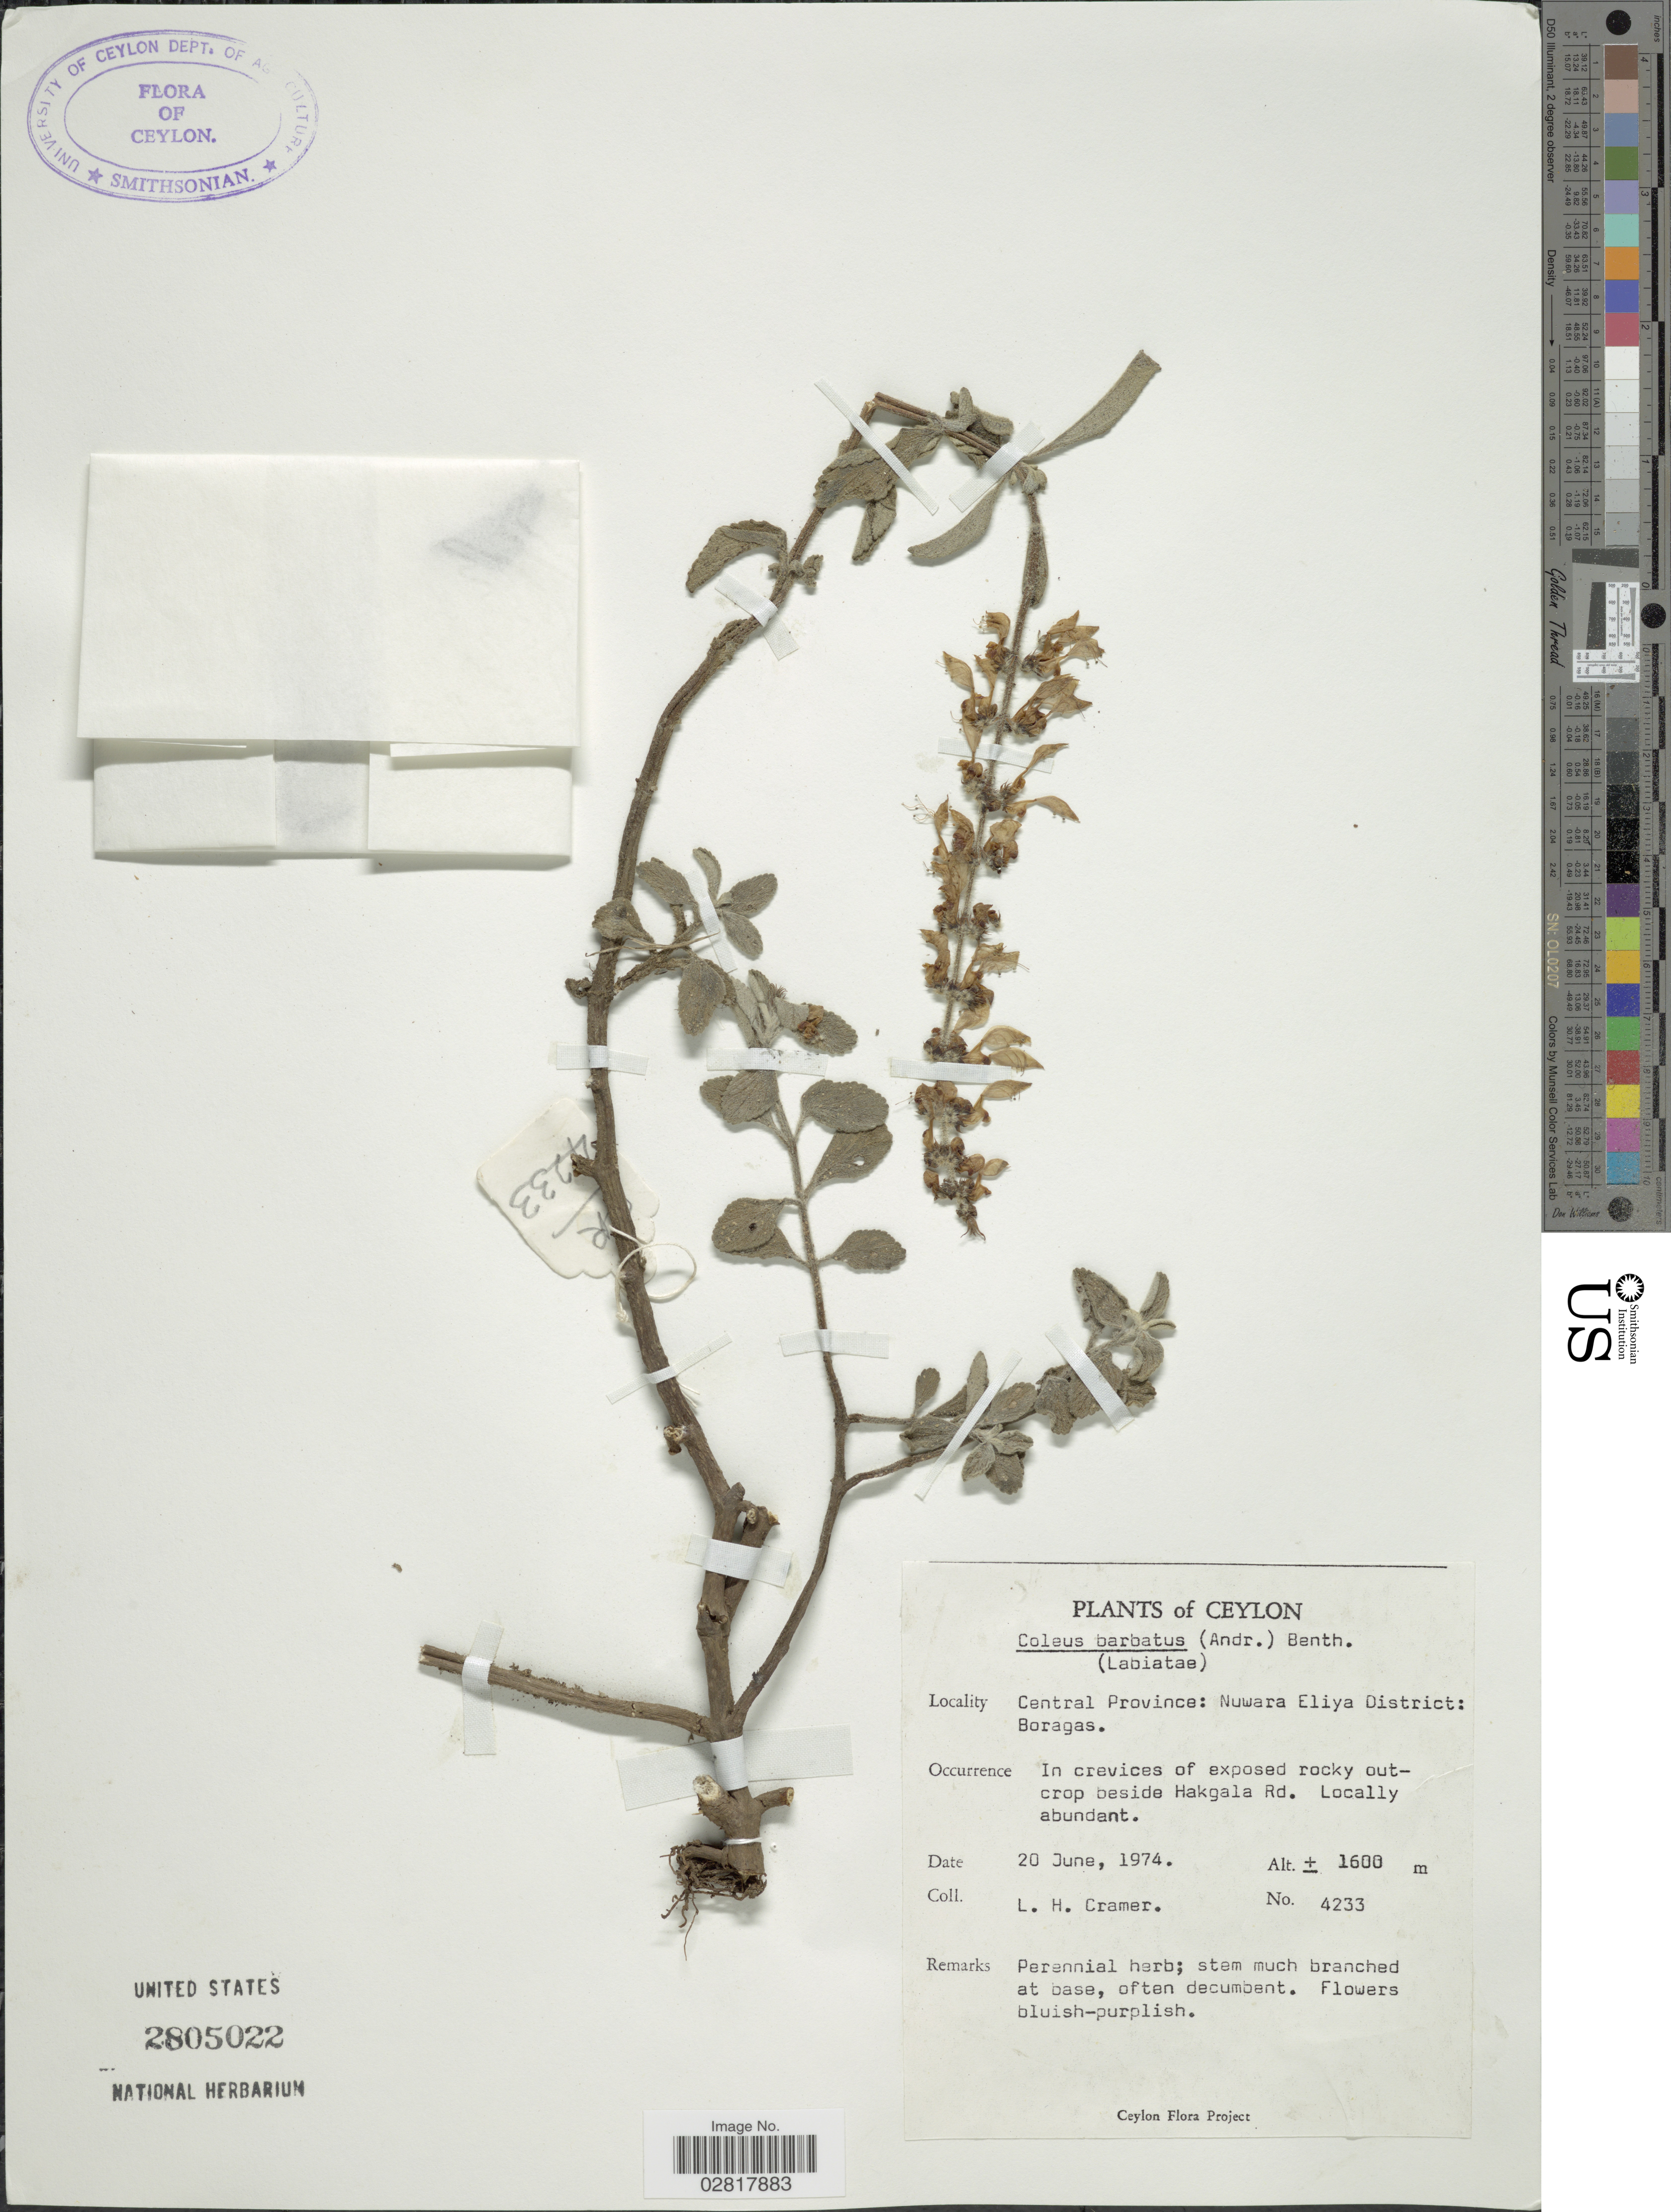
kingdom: Plantae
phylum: Tracheophyta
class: Magnoliopsida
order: Lamiales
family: Lamiaceae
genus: Plectranthus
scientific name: Plectranthus barbatus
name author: Andrews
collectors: L. H. Cramer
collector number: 4233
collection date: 1974-06-20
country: Sri Lanka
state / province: Central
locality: Ceylon.Nuwara Eliya District: Boragas. In crevices of exposed rocky outcrop beside Hakgala Rd.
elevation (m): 1600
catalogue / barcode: US 2805022